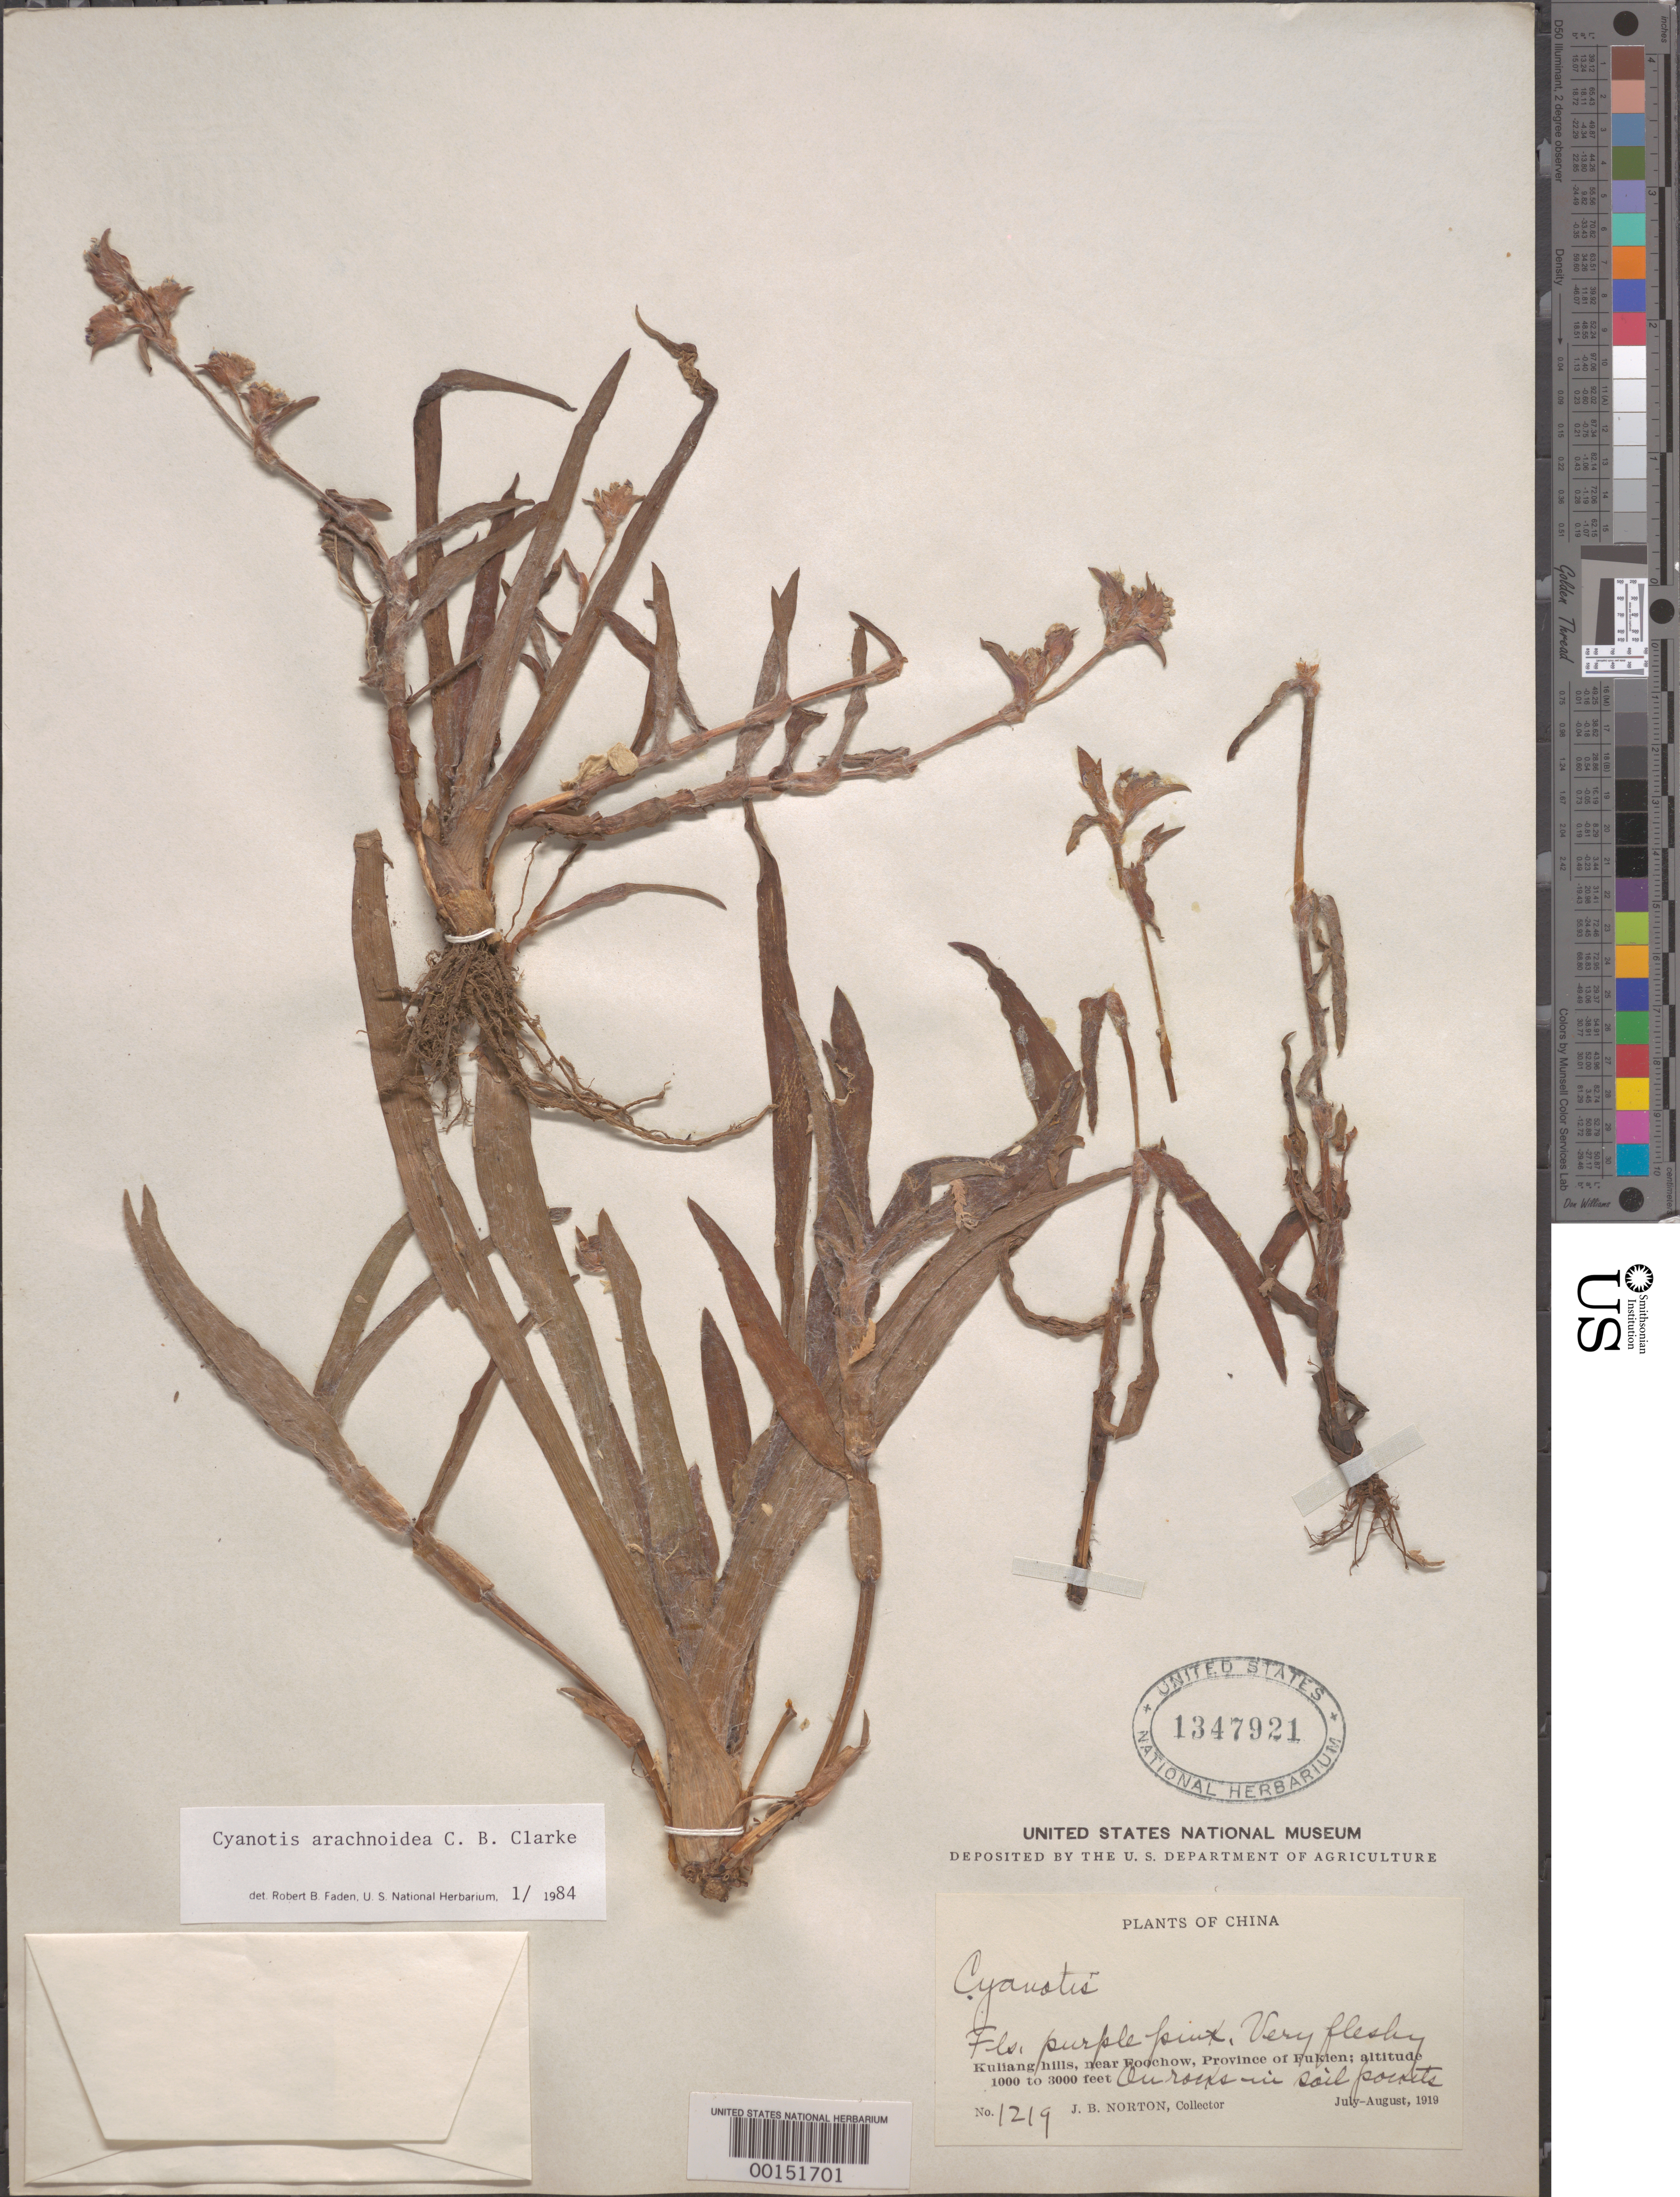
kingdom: Plantae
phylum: Tracheophyta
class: Liliopsida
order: Commelinales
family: Commelinaceae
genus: Cyanotis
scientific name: Cyanotis arachnoidea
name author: C.B. Clarke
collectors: J. Norton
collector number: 1219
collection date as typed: Jul 1919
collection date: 1919-07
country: China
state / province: Fujian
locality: Kuliang hills, near foochow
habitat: Soil pockets on rock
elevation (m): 305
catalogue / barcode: US 1347921